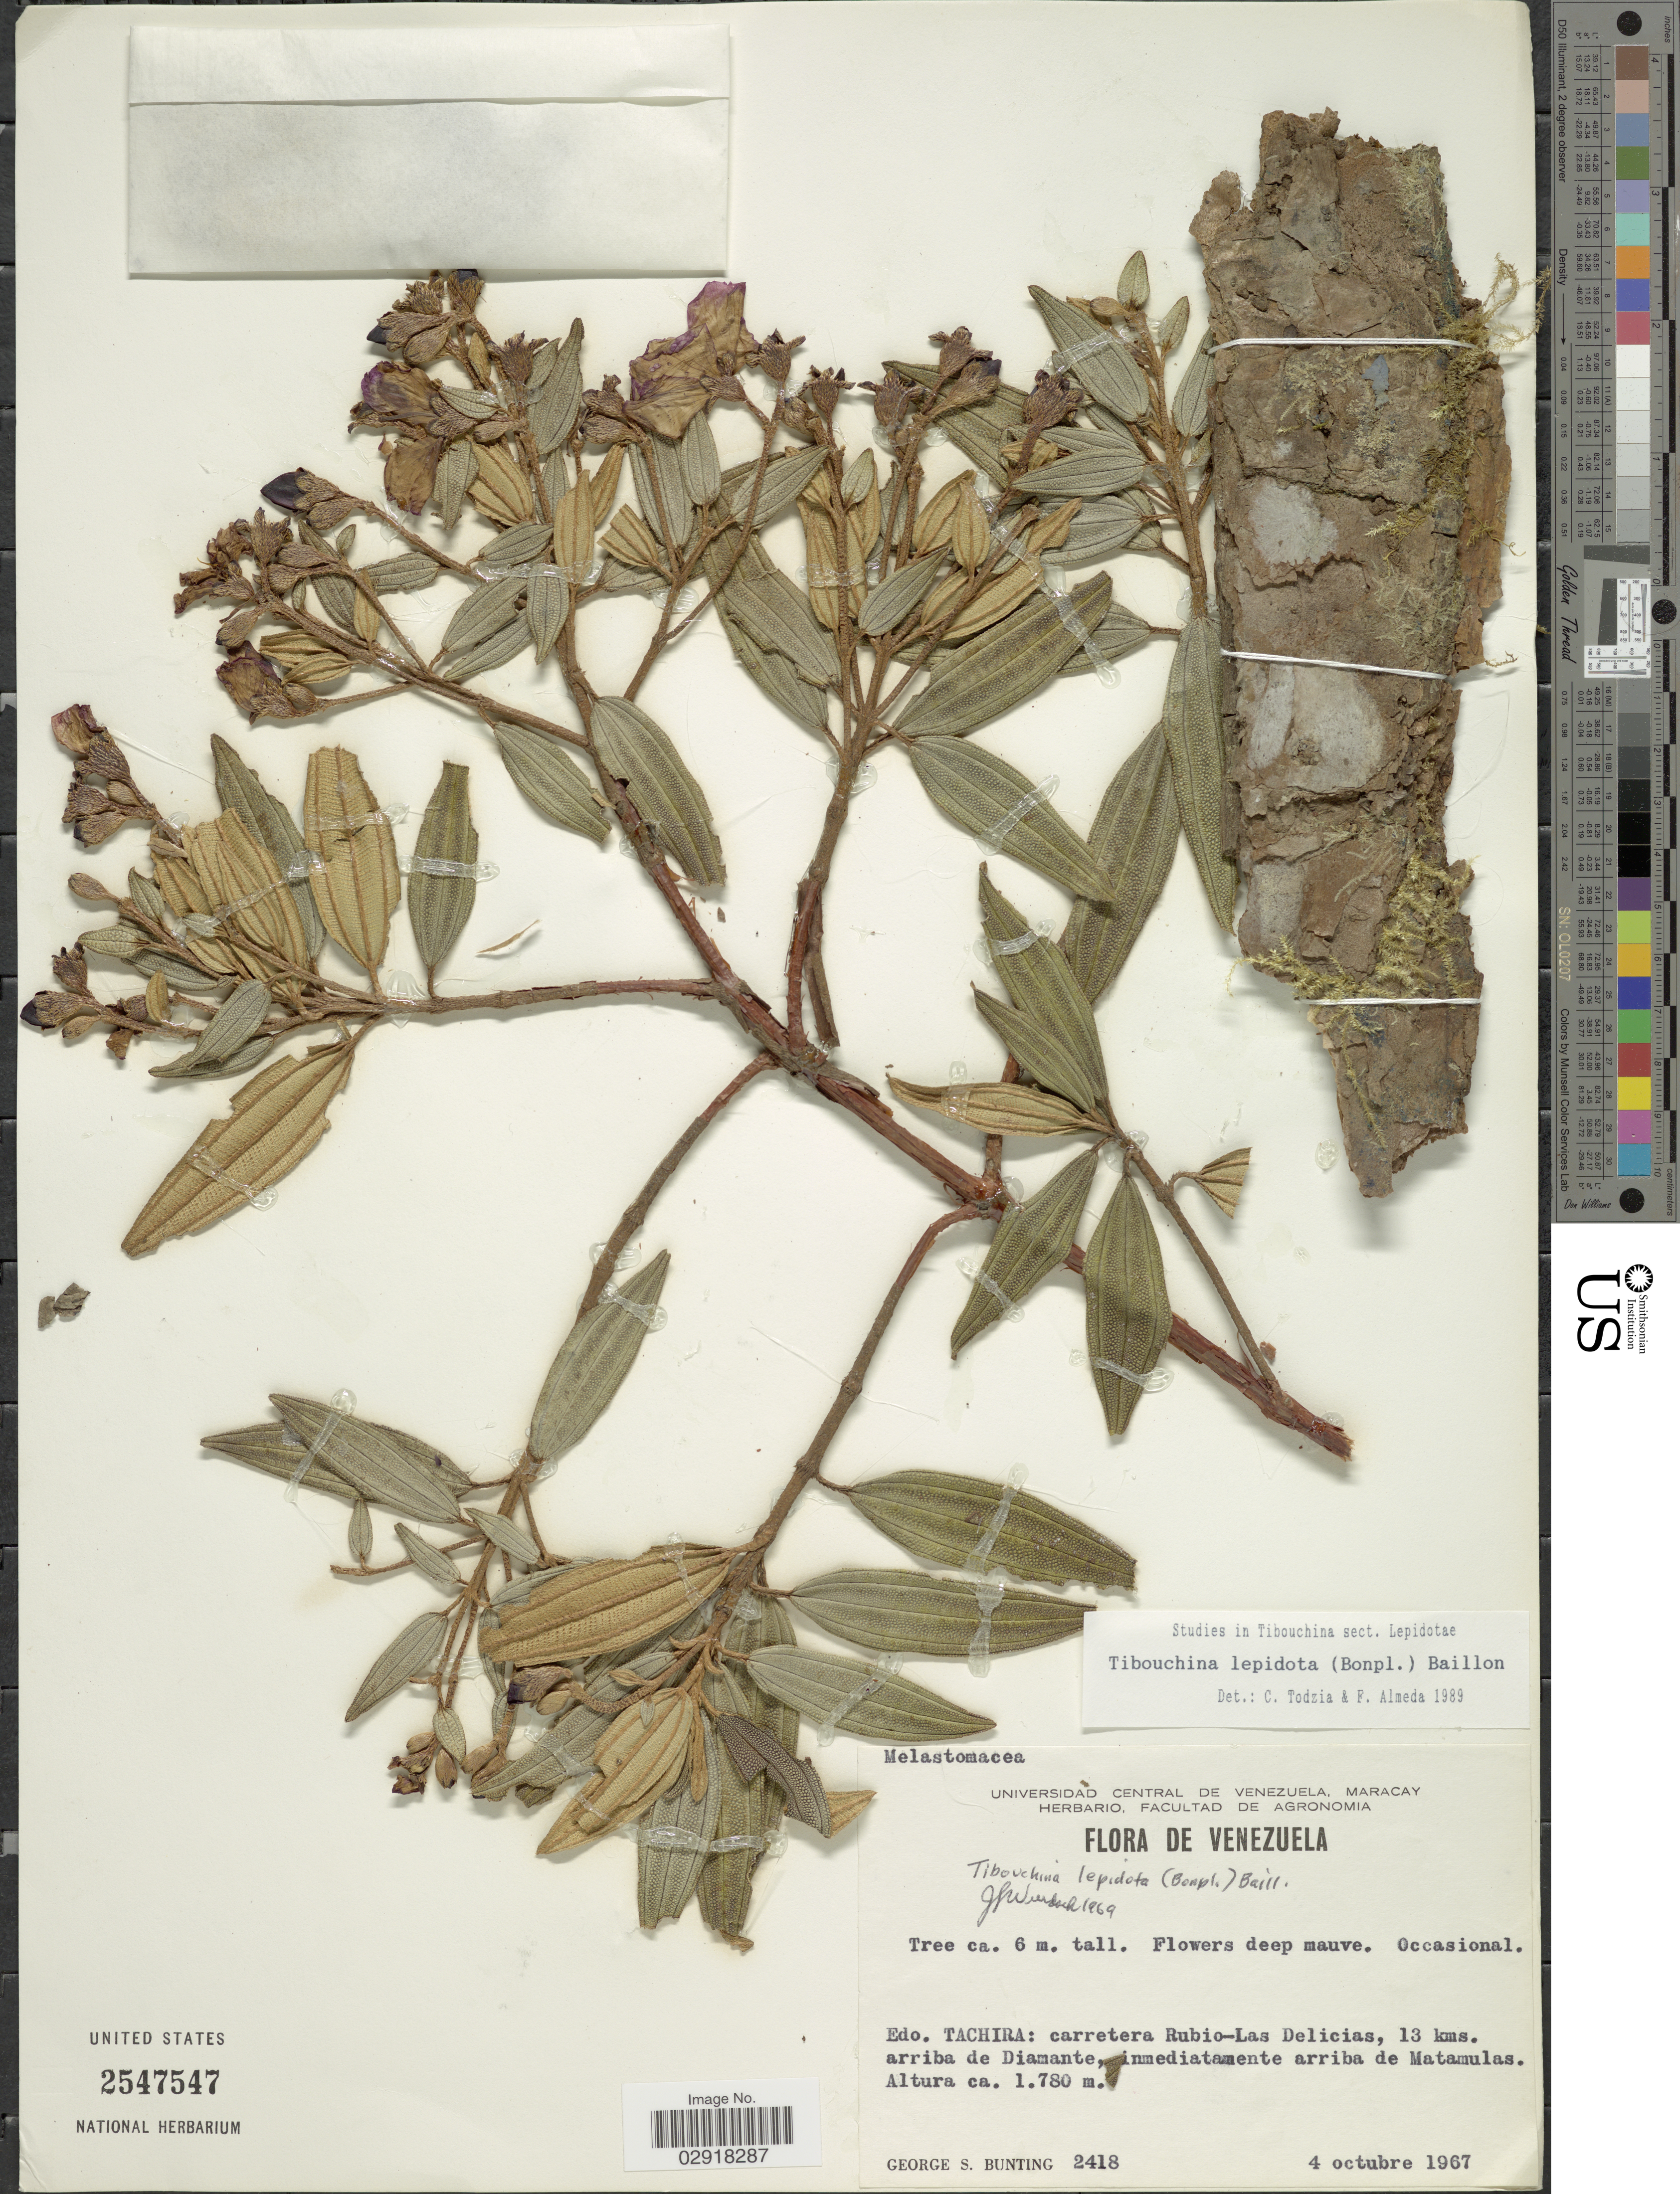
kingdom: Plantae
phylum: Tracheophyta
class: Magnoliopsida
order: Myrtales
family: Melastomataceae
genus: Andesanthus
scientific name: Andesanthus lepidotus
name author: (Humb. & Bonpl.) P.J.F. Guim. & Michelang.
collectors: G. S. Bunting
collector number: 2418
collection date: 1967-10-04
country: Venezuela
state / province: Tachira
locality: Carretera Rubio-Las Delicias, 13 kms. arriba de Diamante , inmediatamente arriba de Matamulas.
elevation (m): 1780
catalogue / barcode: US 2547547